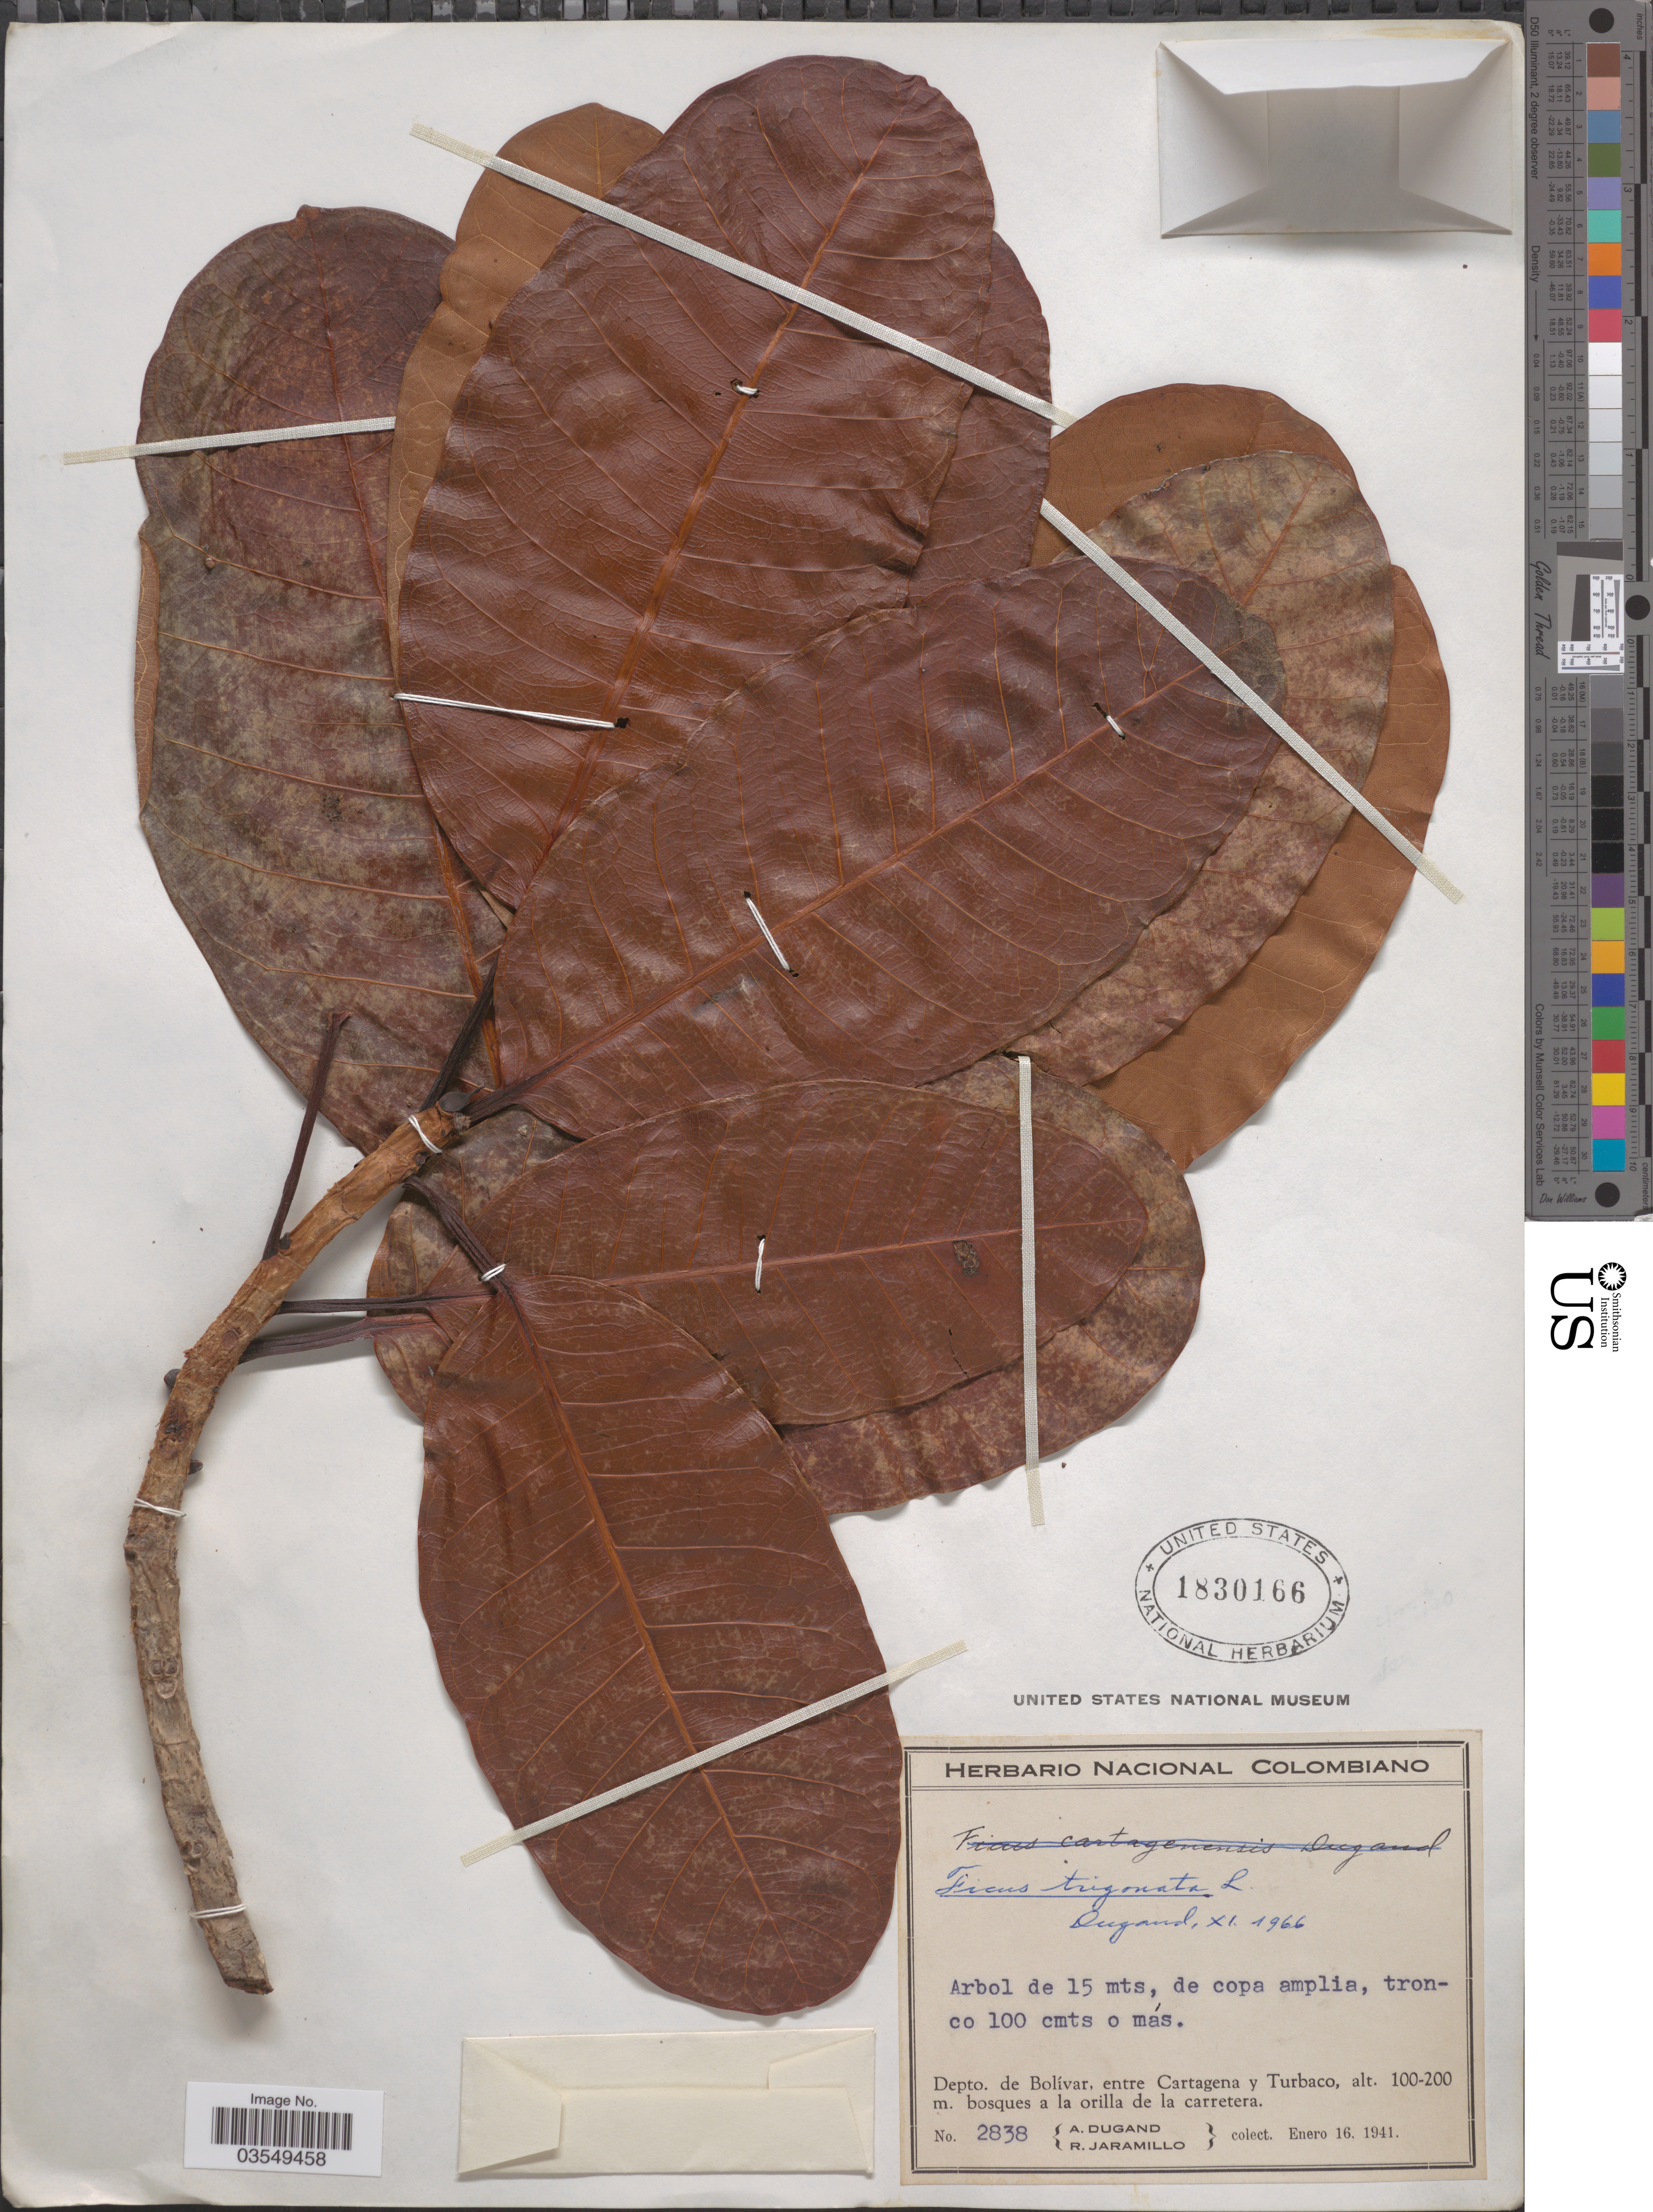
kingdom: Plantae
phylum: Tracheophyta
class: Magnoliopsida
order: Rosales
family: Moraceae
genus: Ficus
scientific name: Ficus trigona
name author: L. f.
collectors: A. Dugand & R. Jaramillo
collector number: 2838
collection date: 1941-01-16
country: Colombia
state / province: Bolívar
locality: Depto. de Bolívar, entre Cartagena y Turbaco.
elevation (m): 100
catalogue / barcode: US 1830166